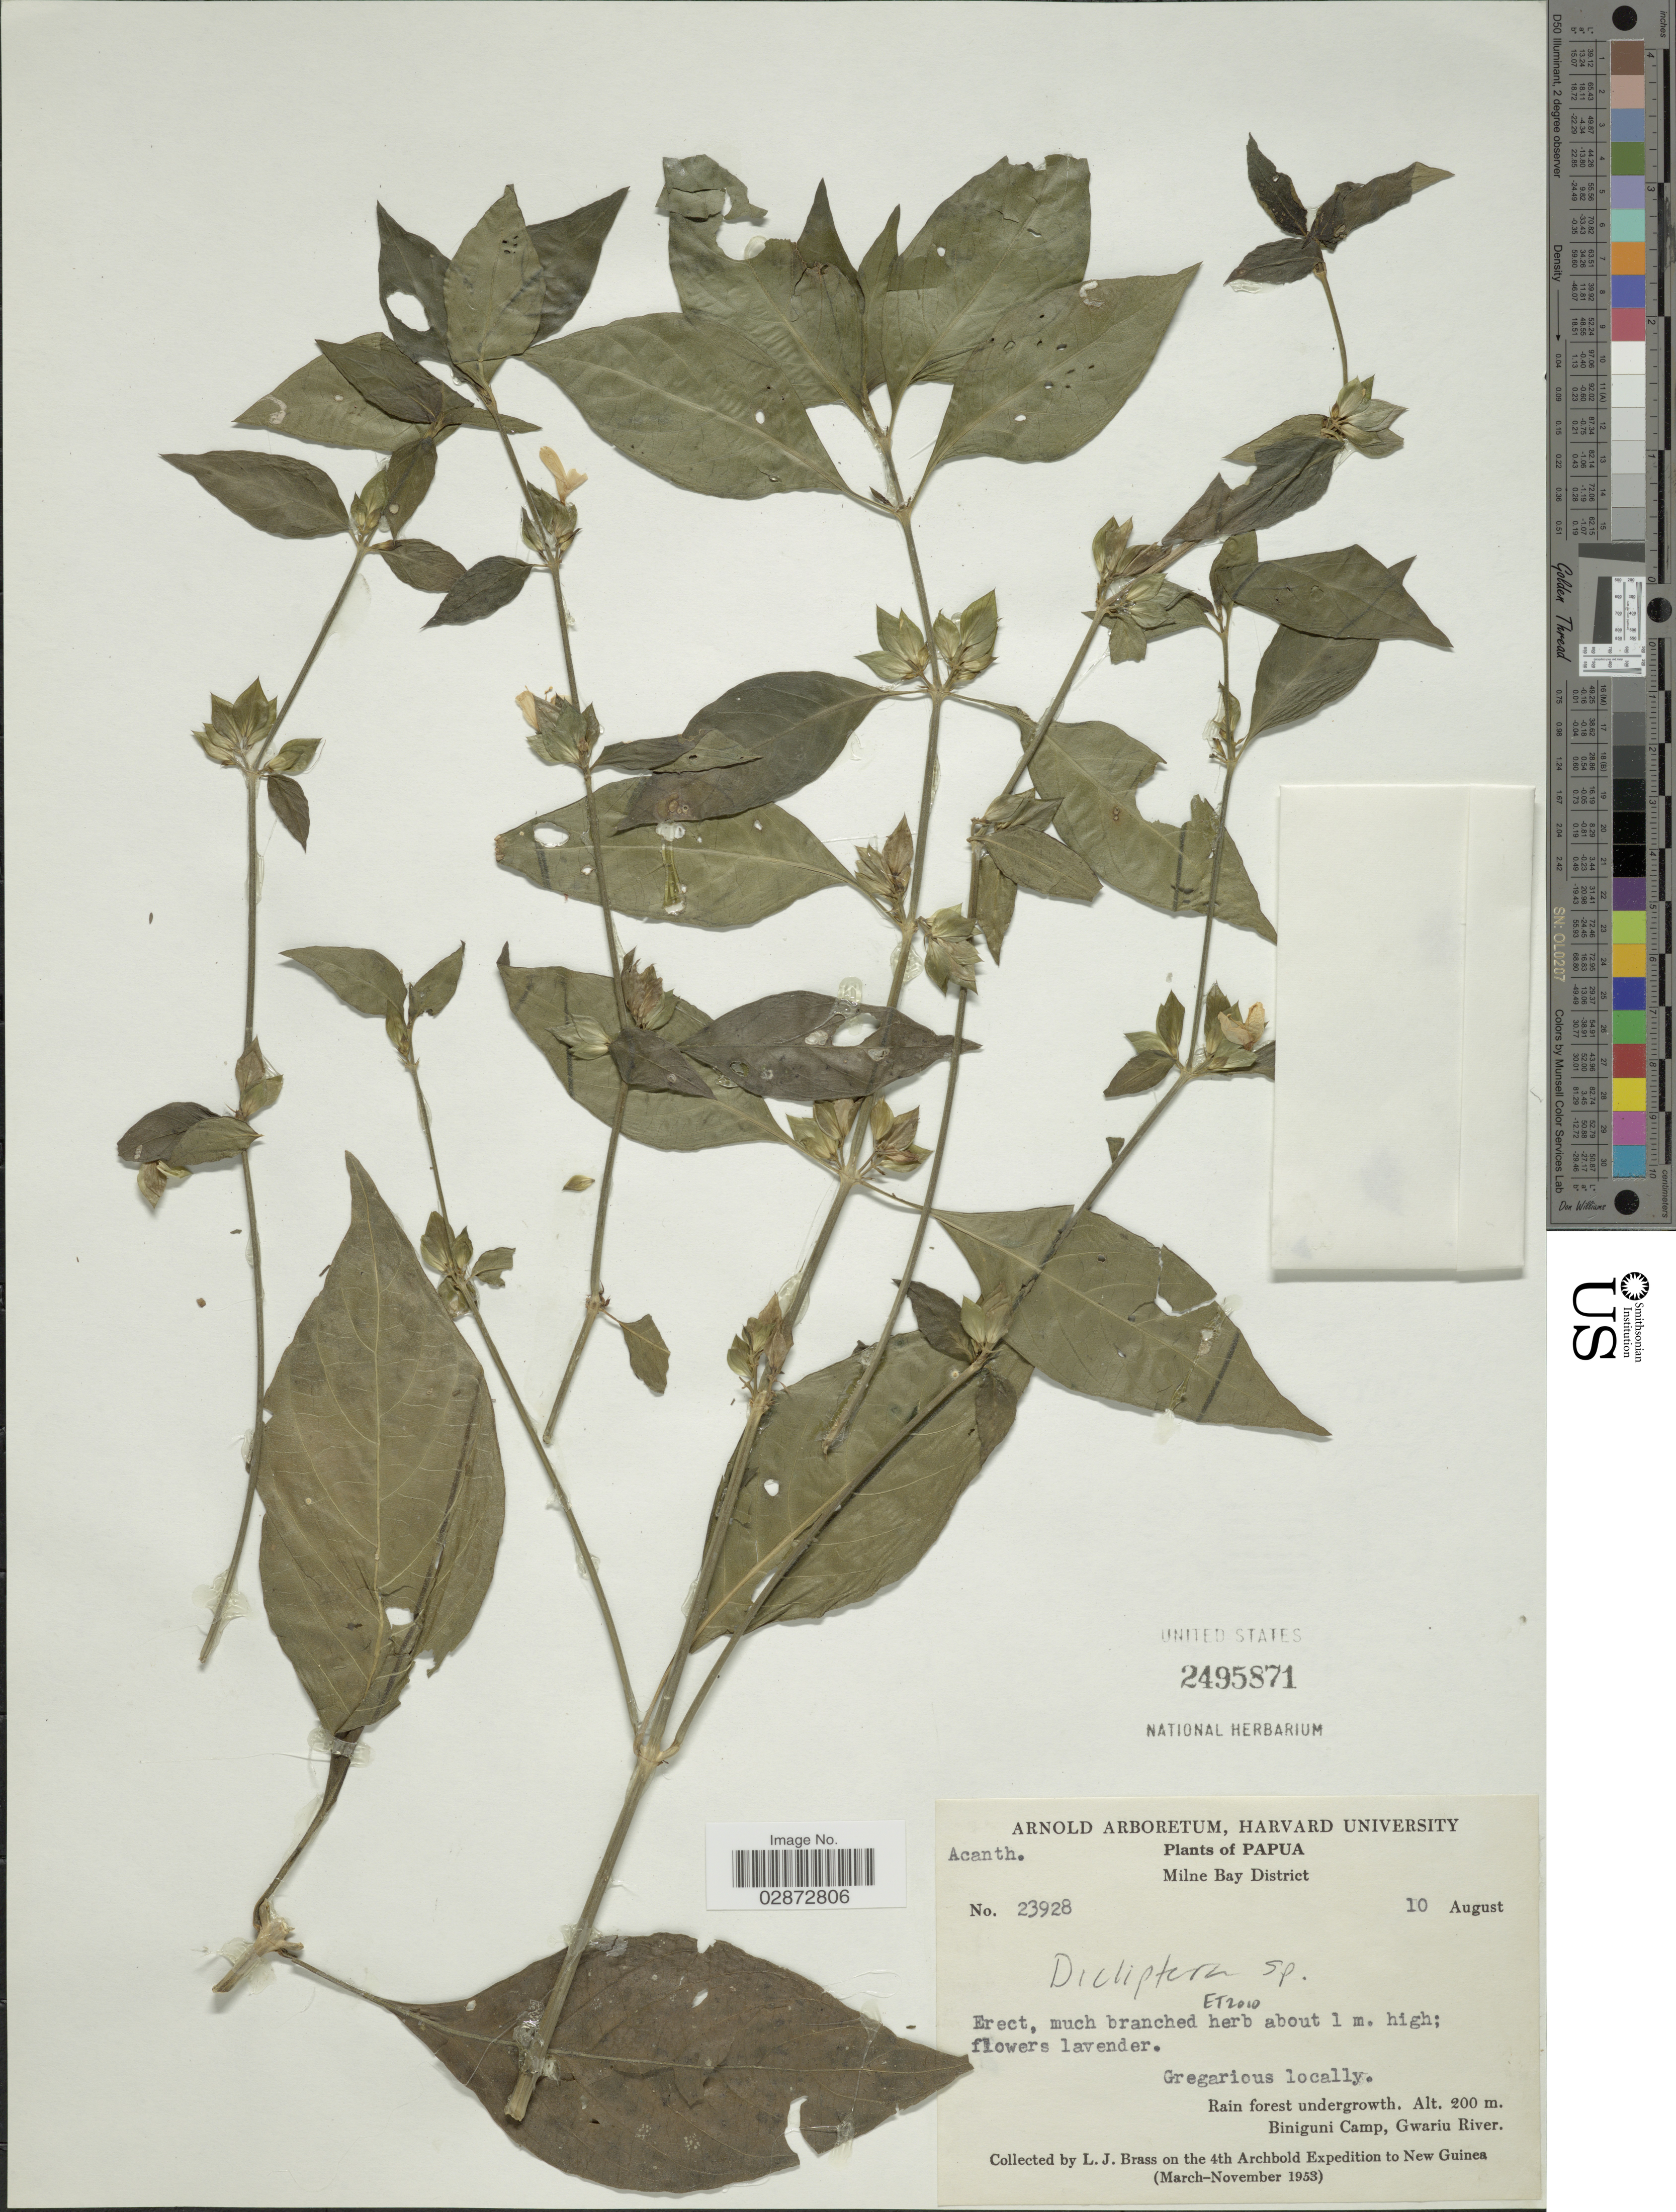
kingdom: Plantae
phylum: Tracheophyta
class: Magnoliopsida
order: Lamiales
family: Acanthaceae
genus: Dicliptera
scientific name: Dicliptera sp.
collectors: L. J. Brass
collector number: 23928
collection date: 1953-08-10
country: Papua New Guinea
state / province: Milne Bay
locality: Papua, Milne Bay District, Biniguni Camp, Gwariu River. New Guinea.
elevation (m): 200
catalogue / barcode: US 2495871